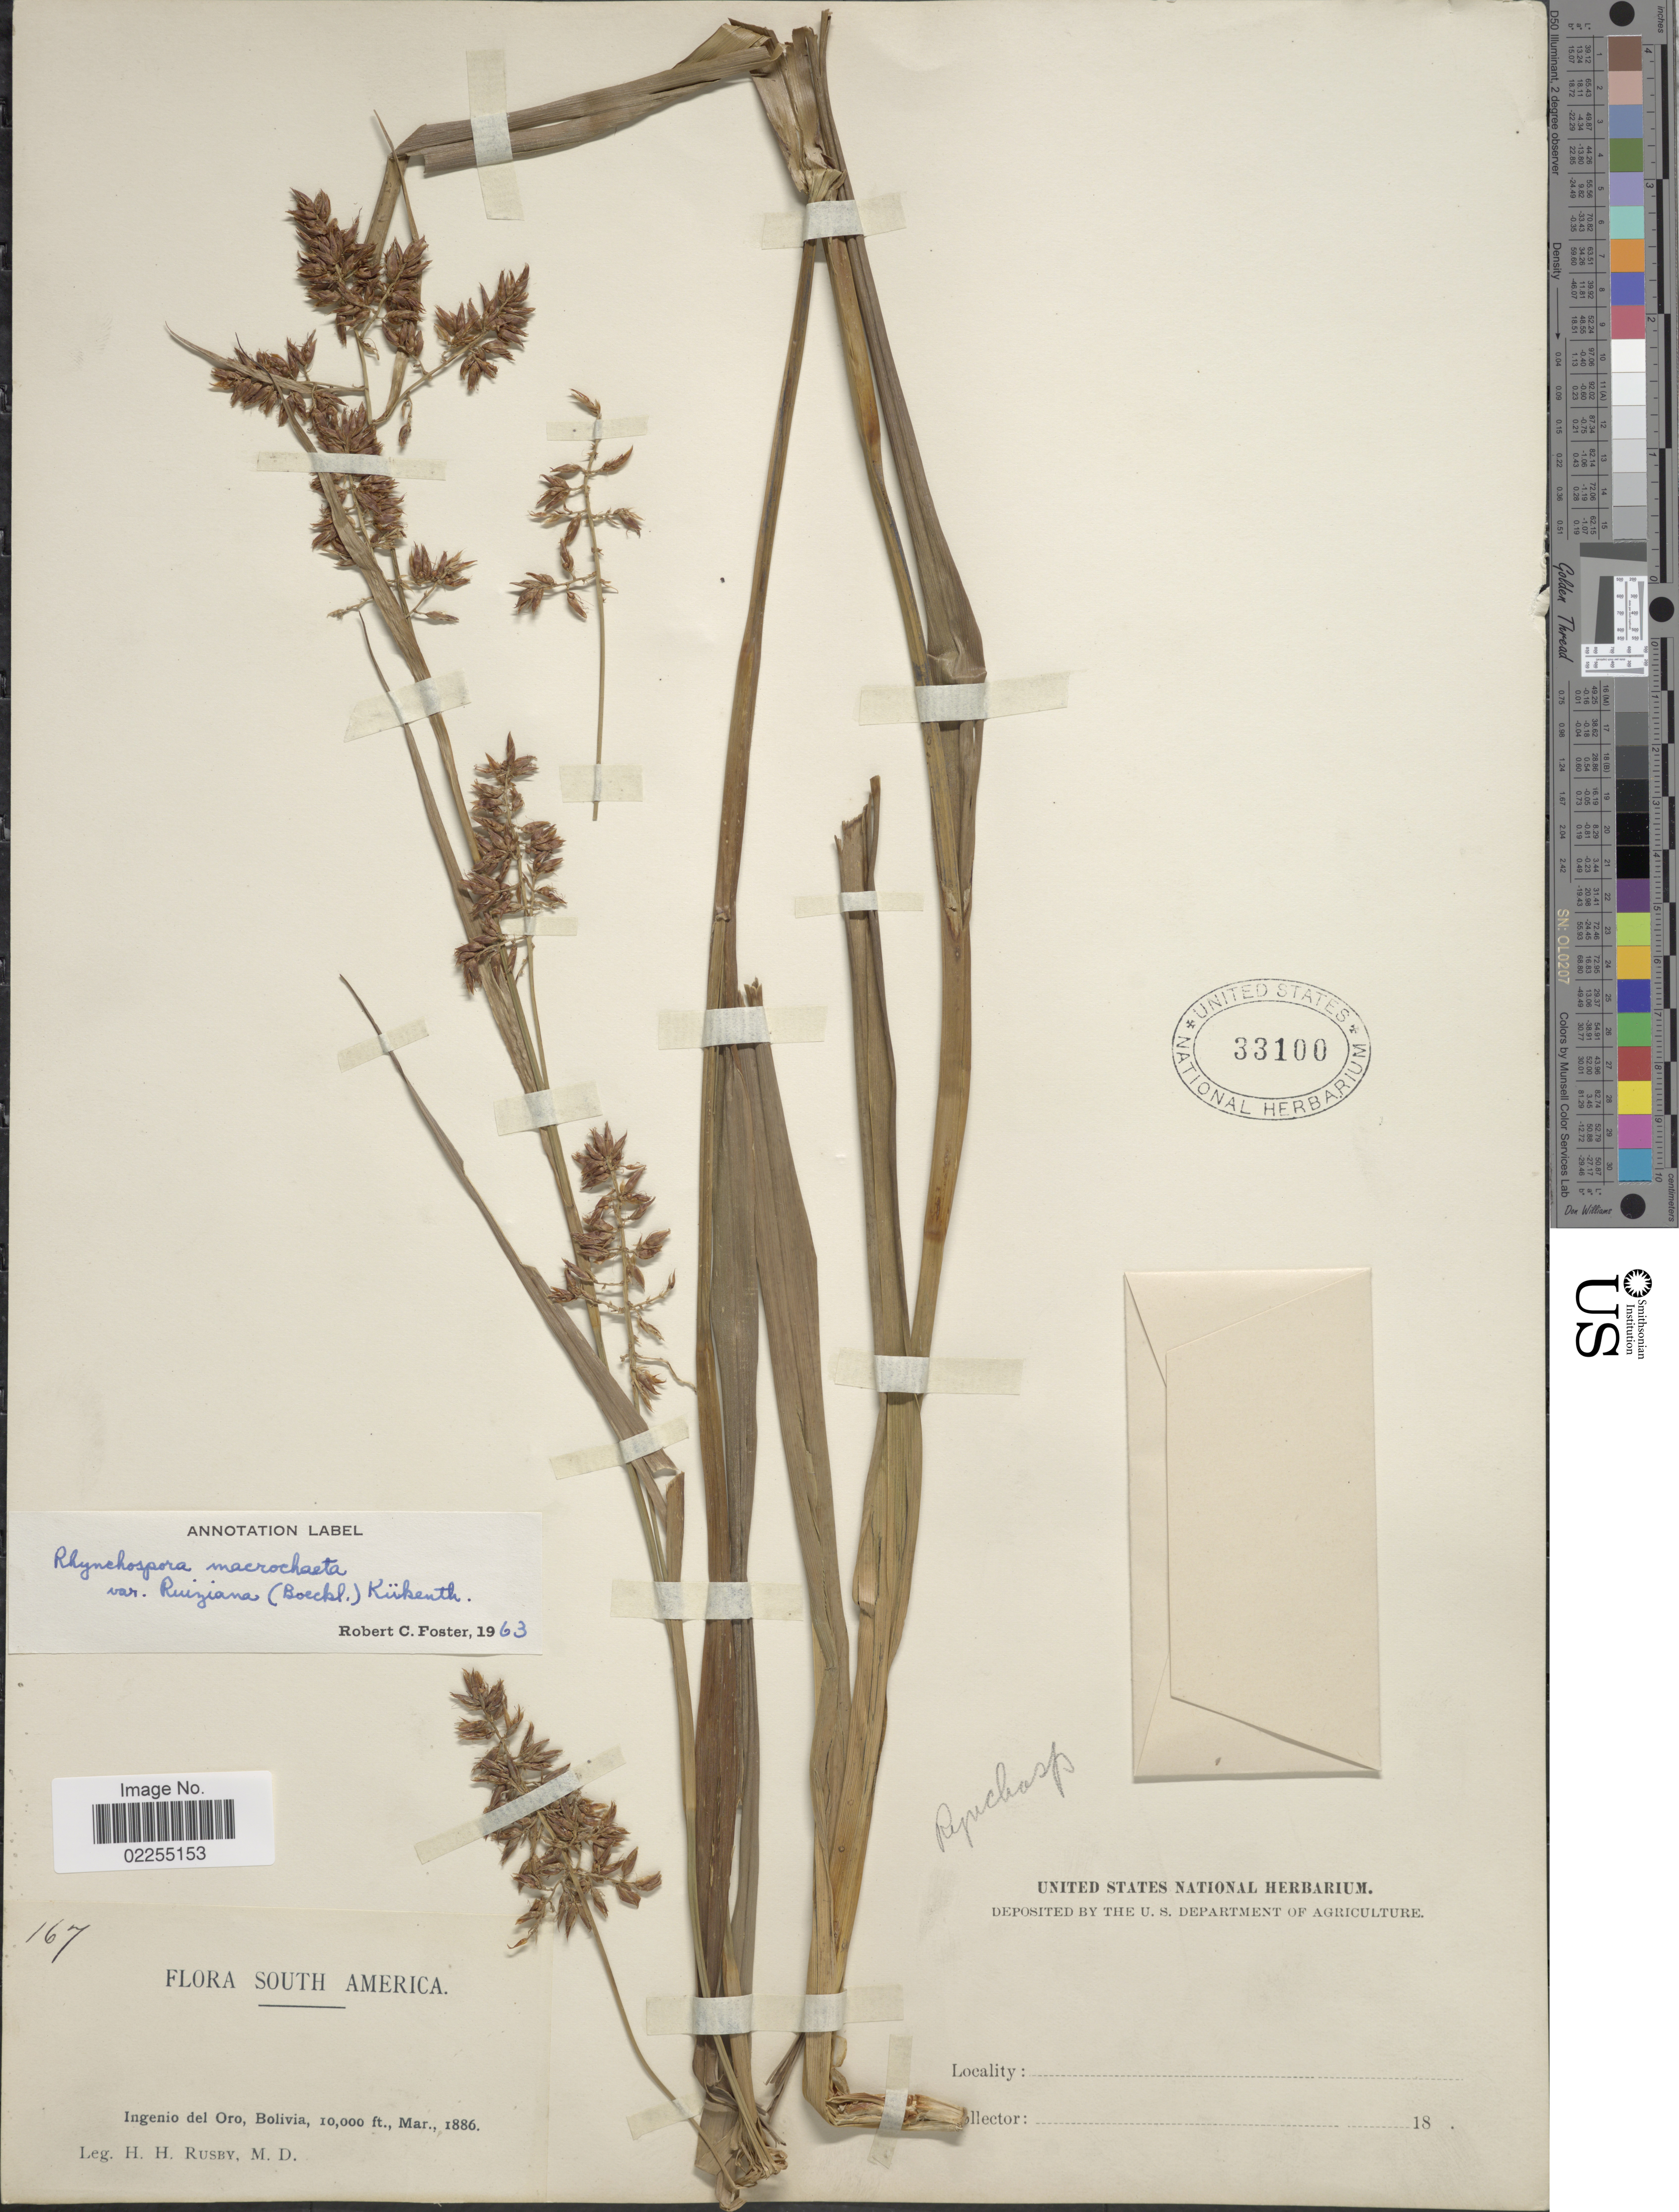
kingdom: Plantae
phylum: Tracheophyta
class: Liliopsida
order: Poales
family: Cyperaceae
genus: Rhynchospora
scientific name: Rhynchospora macrochaeta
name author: Steud. ex Boeckeler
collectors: H. H. Rusby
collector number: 167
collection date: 1886-03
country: Bolivia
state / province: Potosí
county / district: Potasí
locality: Ingenio del Oro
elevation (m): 3048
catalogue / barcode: US 33100